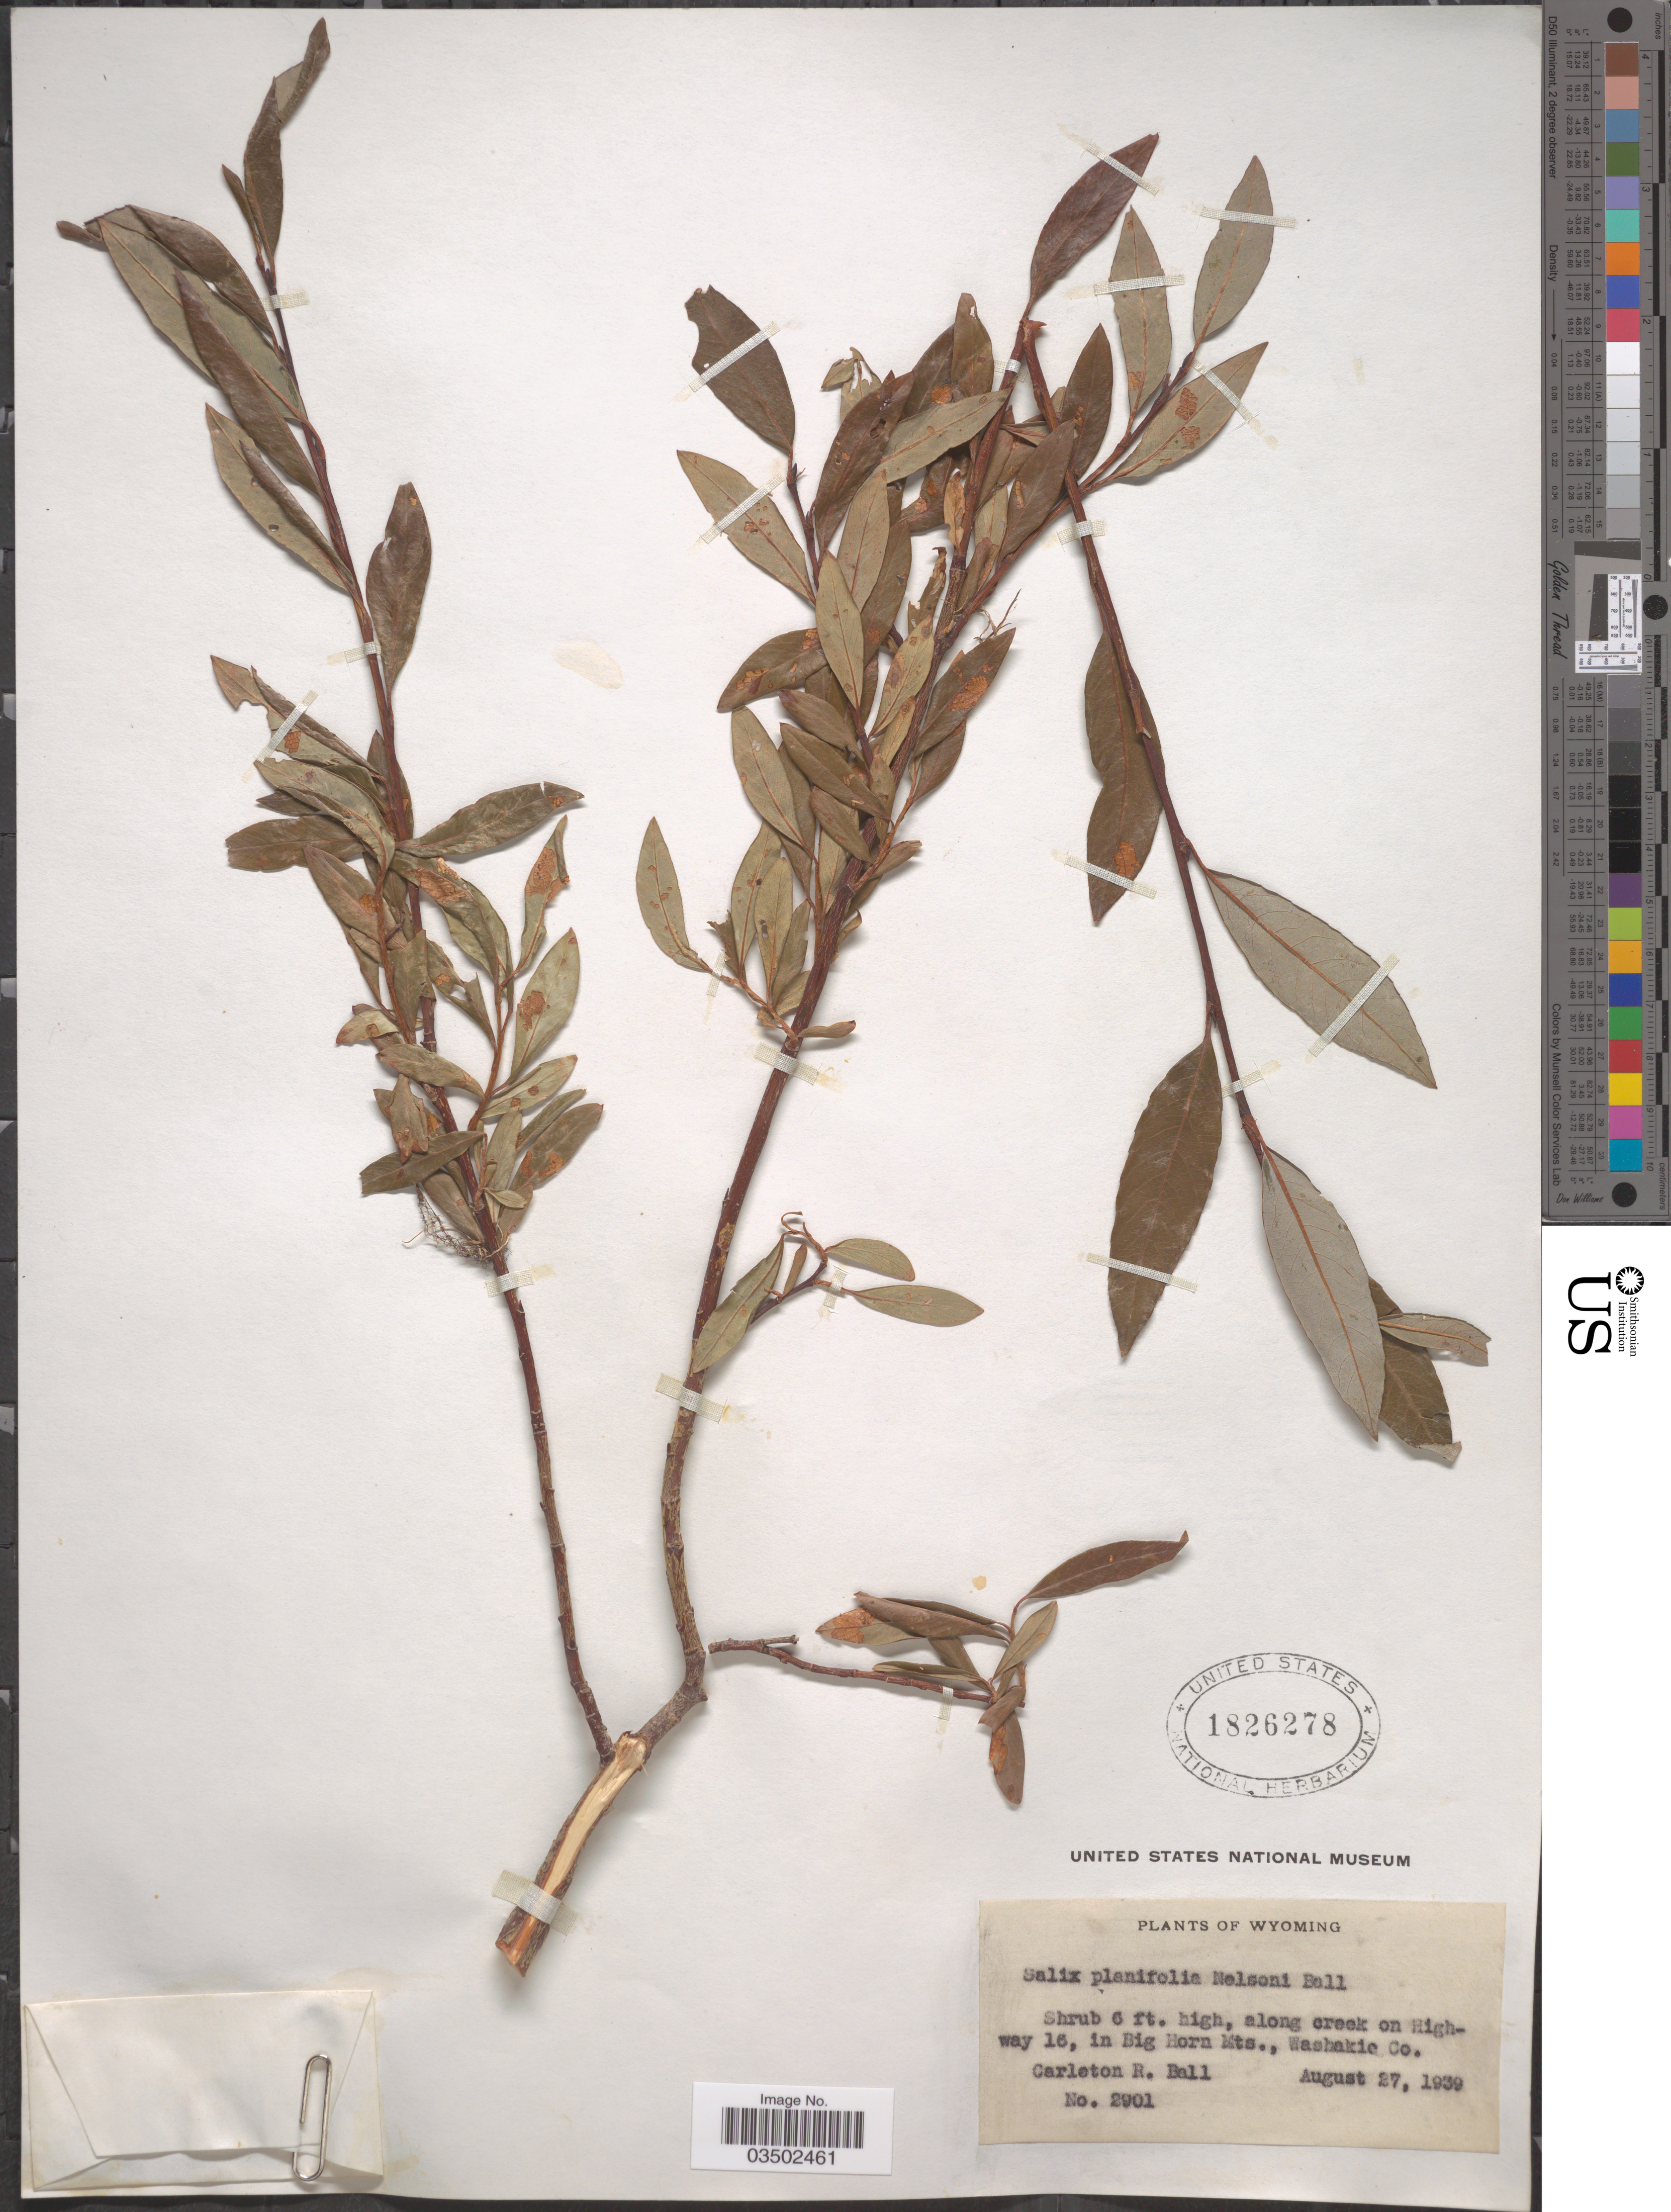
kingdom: Plantae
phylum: Tracheophyta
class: Magnoliopsida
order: Malpighiales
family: Salicaceae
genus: Salix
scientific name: Salix planifolia var. nelsonii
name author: (C.R. Ball) C.R. Ball ex E.C. Sm. bis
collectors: C. R. Ball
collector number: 2901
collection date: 1939-08-27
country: United States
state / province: Wyoming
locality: Along creek on Highway 16, in Big Horn Mts., Washakie Co.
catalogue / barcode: US 1826278